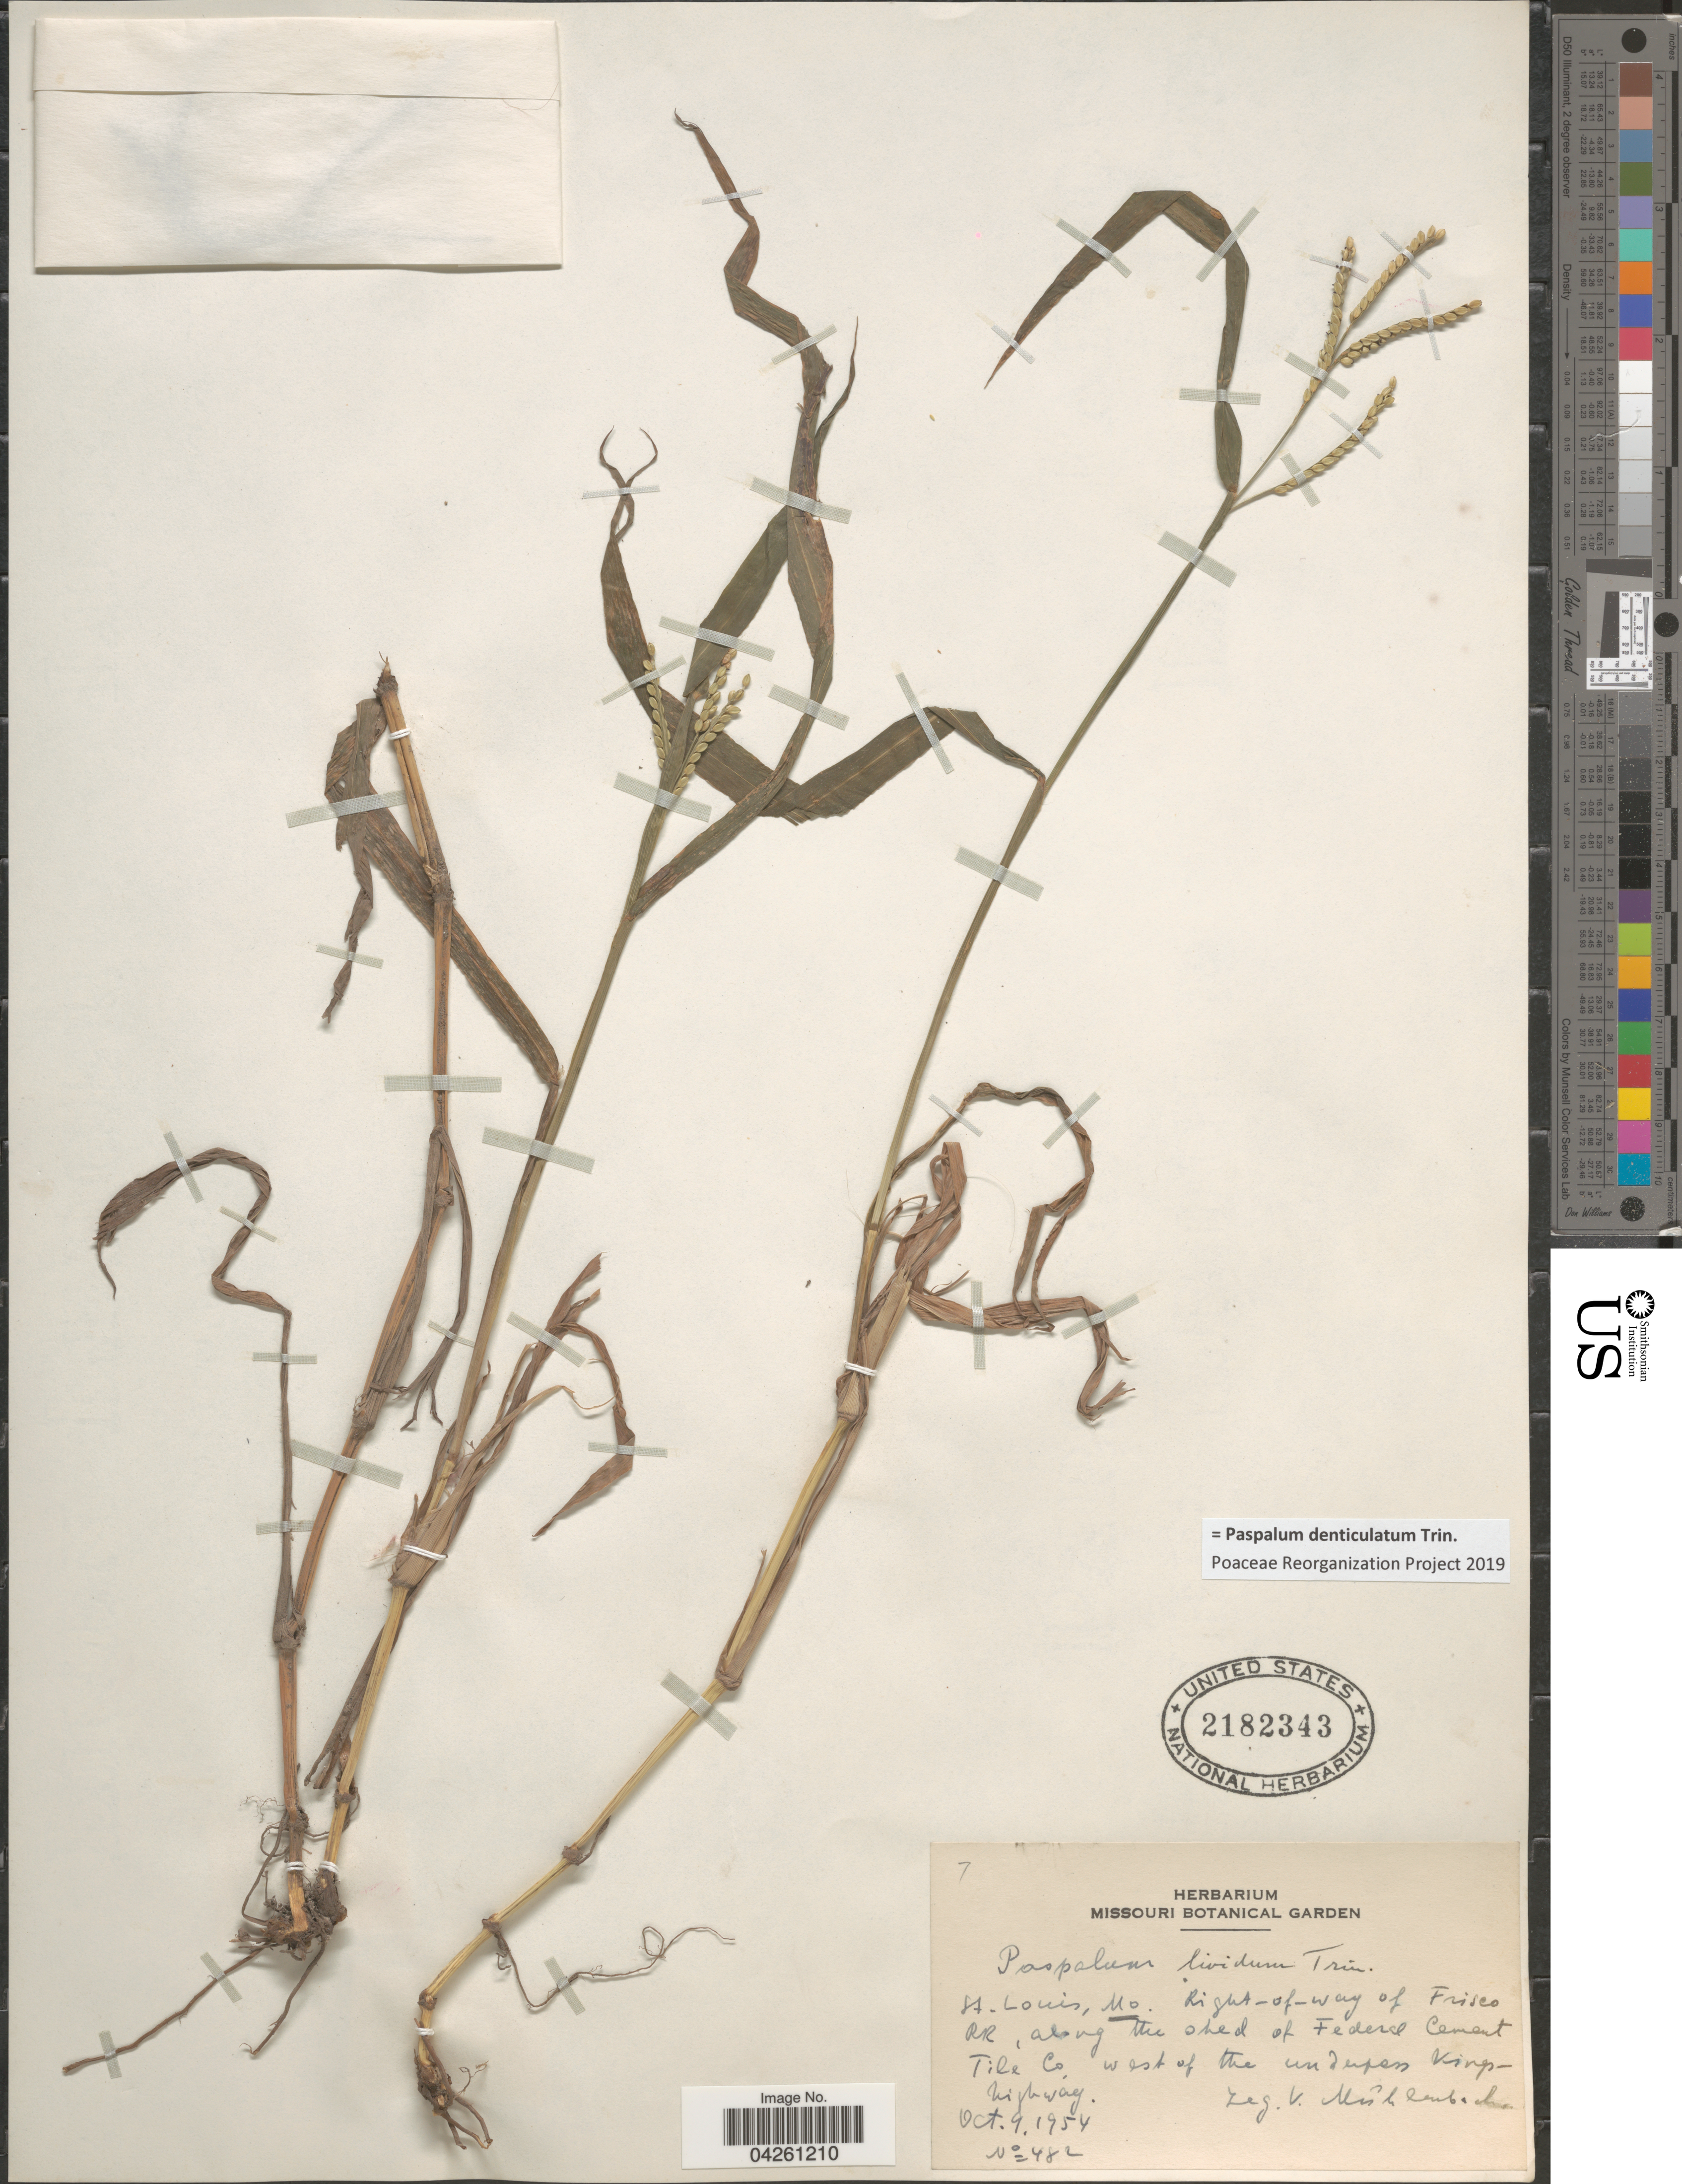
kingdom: Plantae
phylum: Tracheophyta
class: Liliopsida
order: Poales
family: Poaceae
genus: Paspalum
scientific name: Paspalum denticulatum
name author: Trin.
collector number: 482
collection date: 1954-10-09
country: United States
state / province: Missouri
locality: St. Louis, Mo. Right-of-way of Frisco RR, along the shed of Federal Cement Tile Co., west of the underpass Kings-highway.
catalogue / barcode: US 2182343